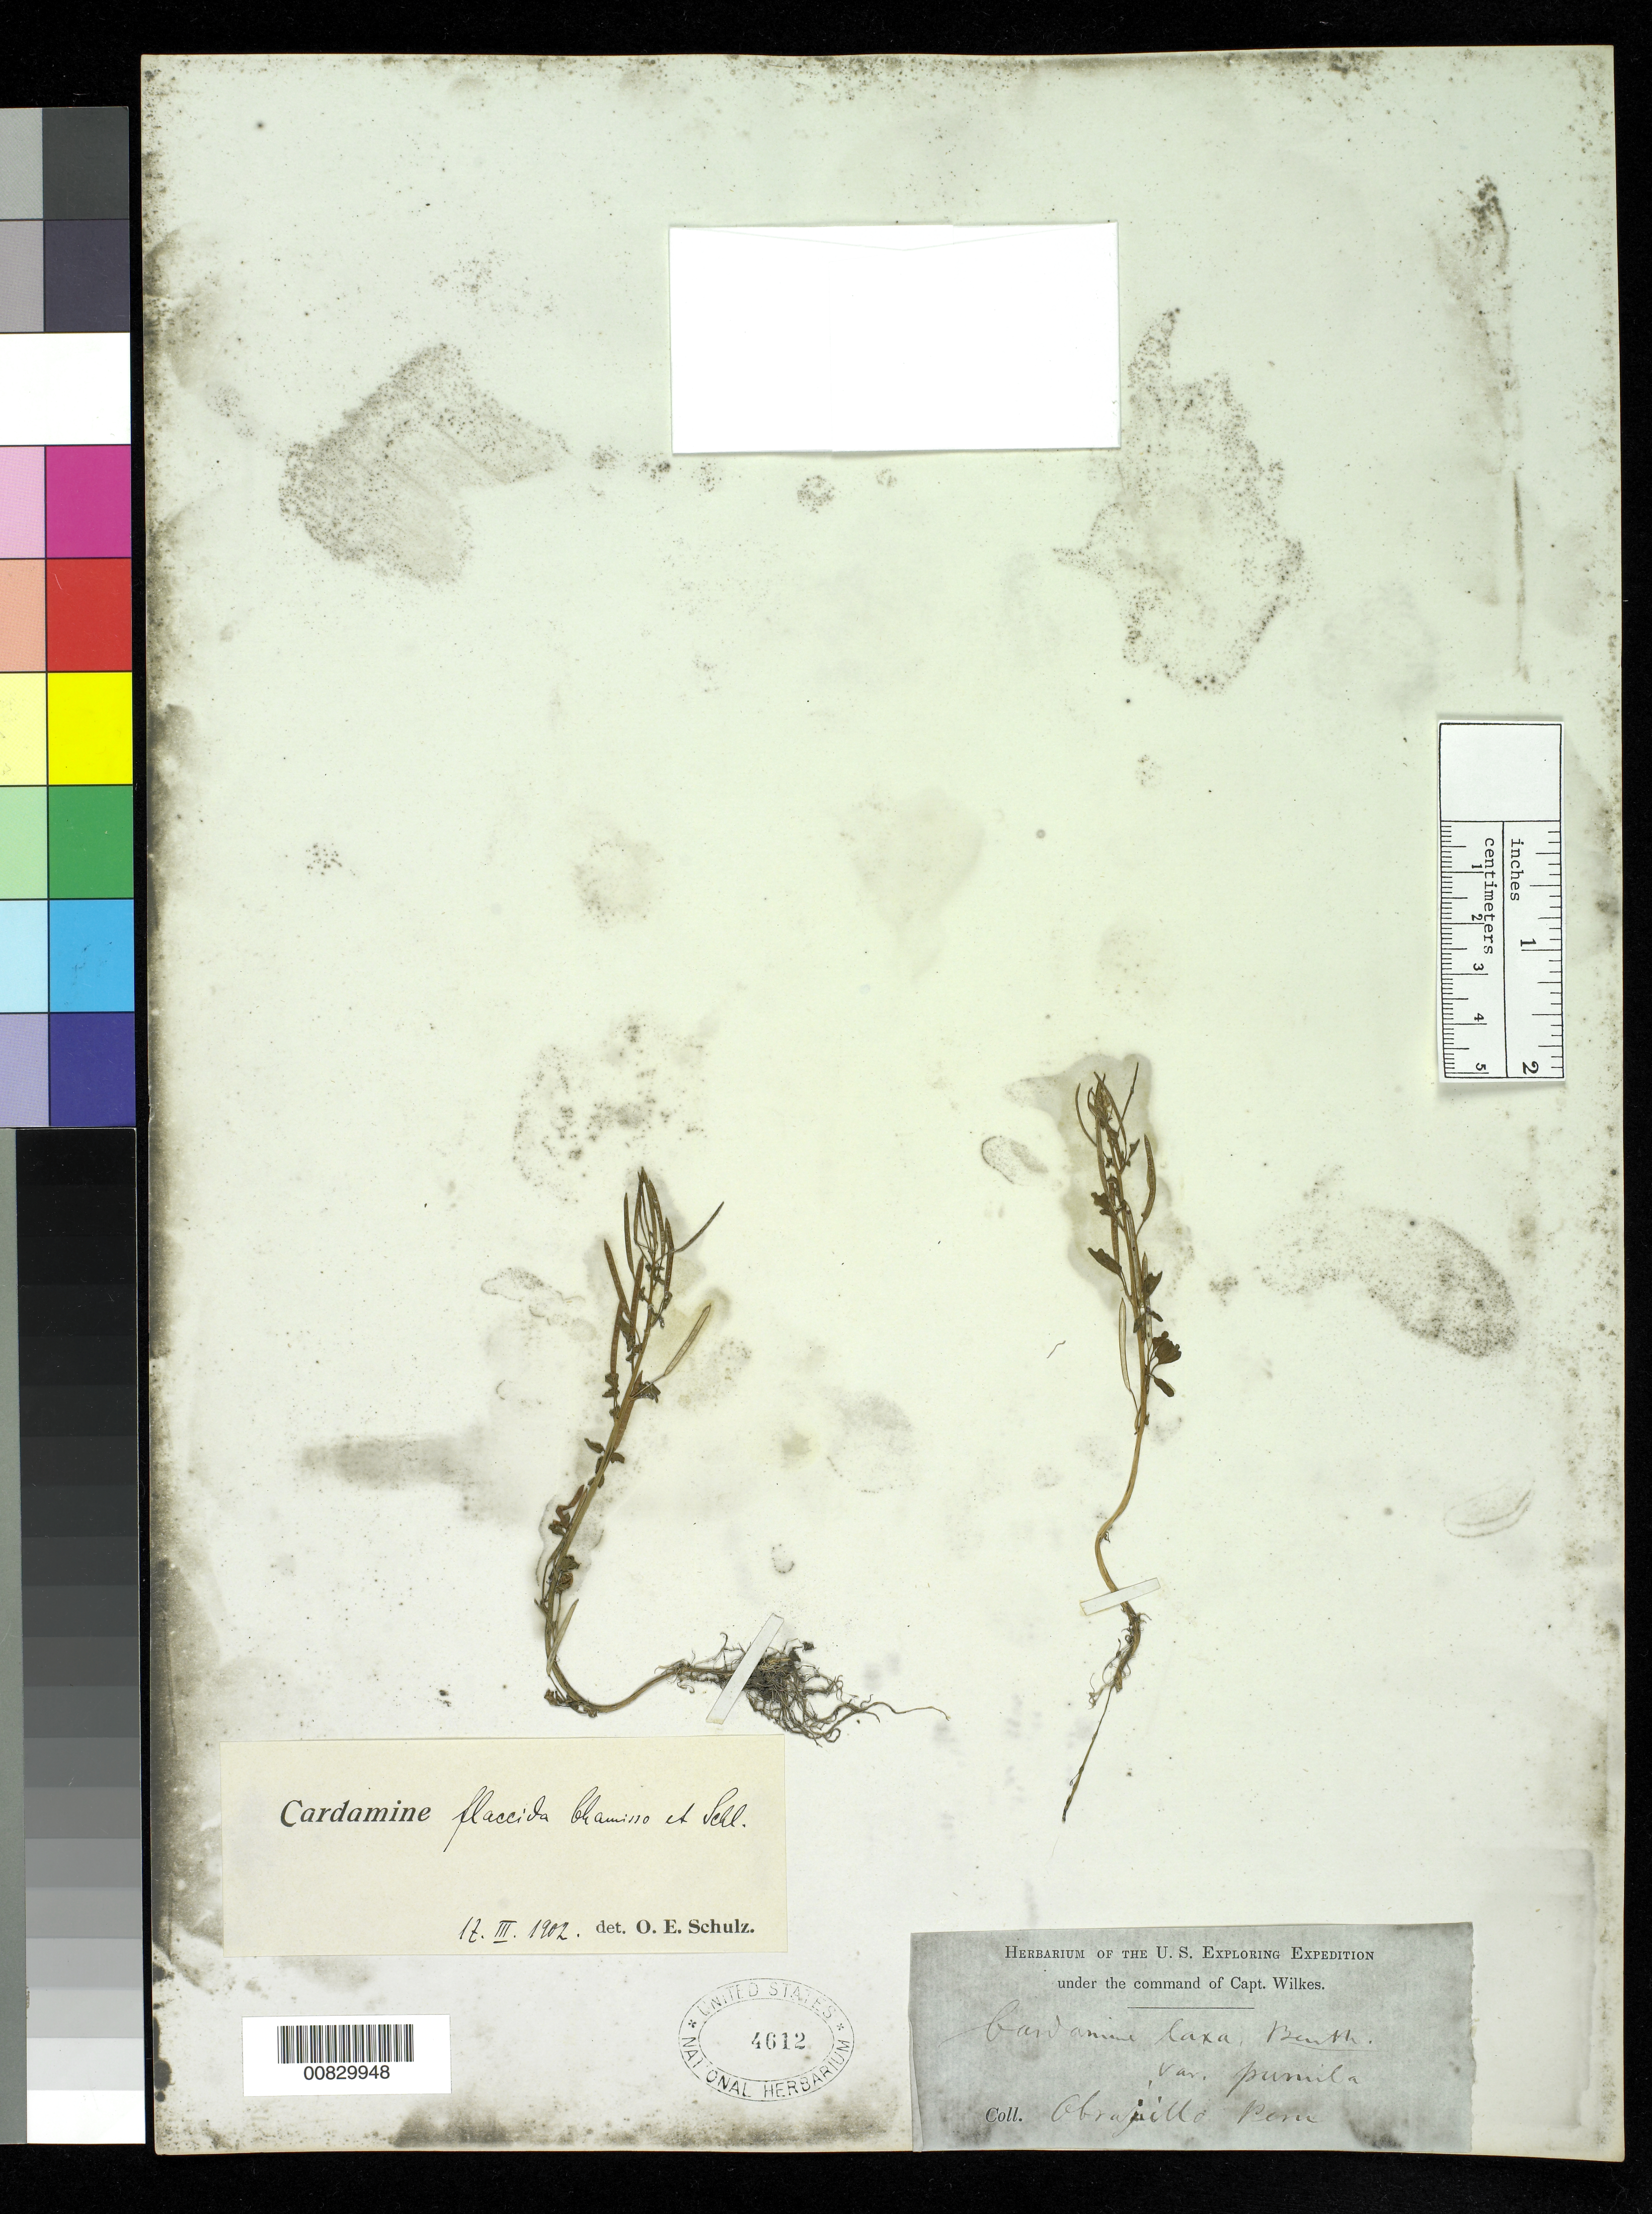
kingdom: Plantae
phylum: Tracheophyta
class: Magnoliopsida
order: Brassicales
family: Brassicaceae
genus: Cardamine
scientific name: Cardamine flaccida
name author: Cham. & Schltdl.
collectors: Wilkes Explor. Exped.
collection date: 1838/1842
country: Peru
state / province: Lima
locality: Obrajillo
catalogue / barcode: US 4612